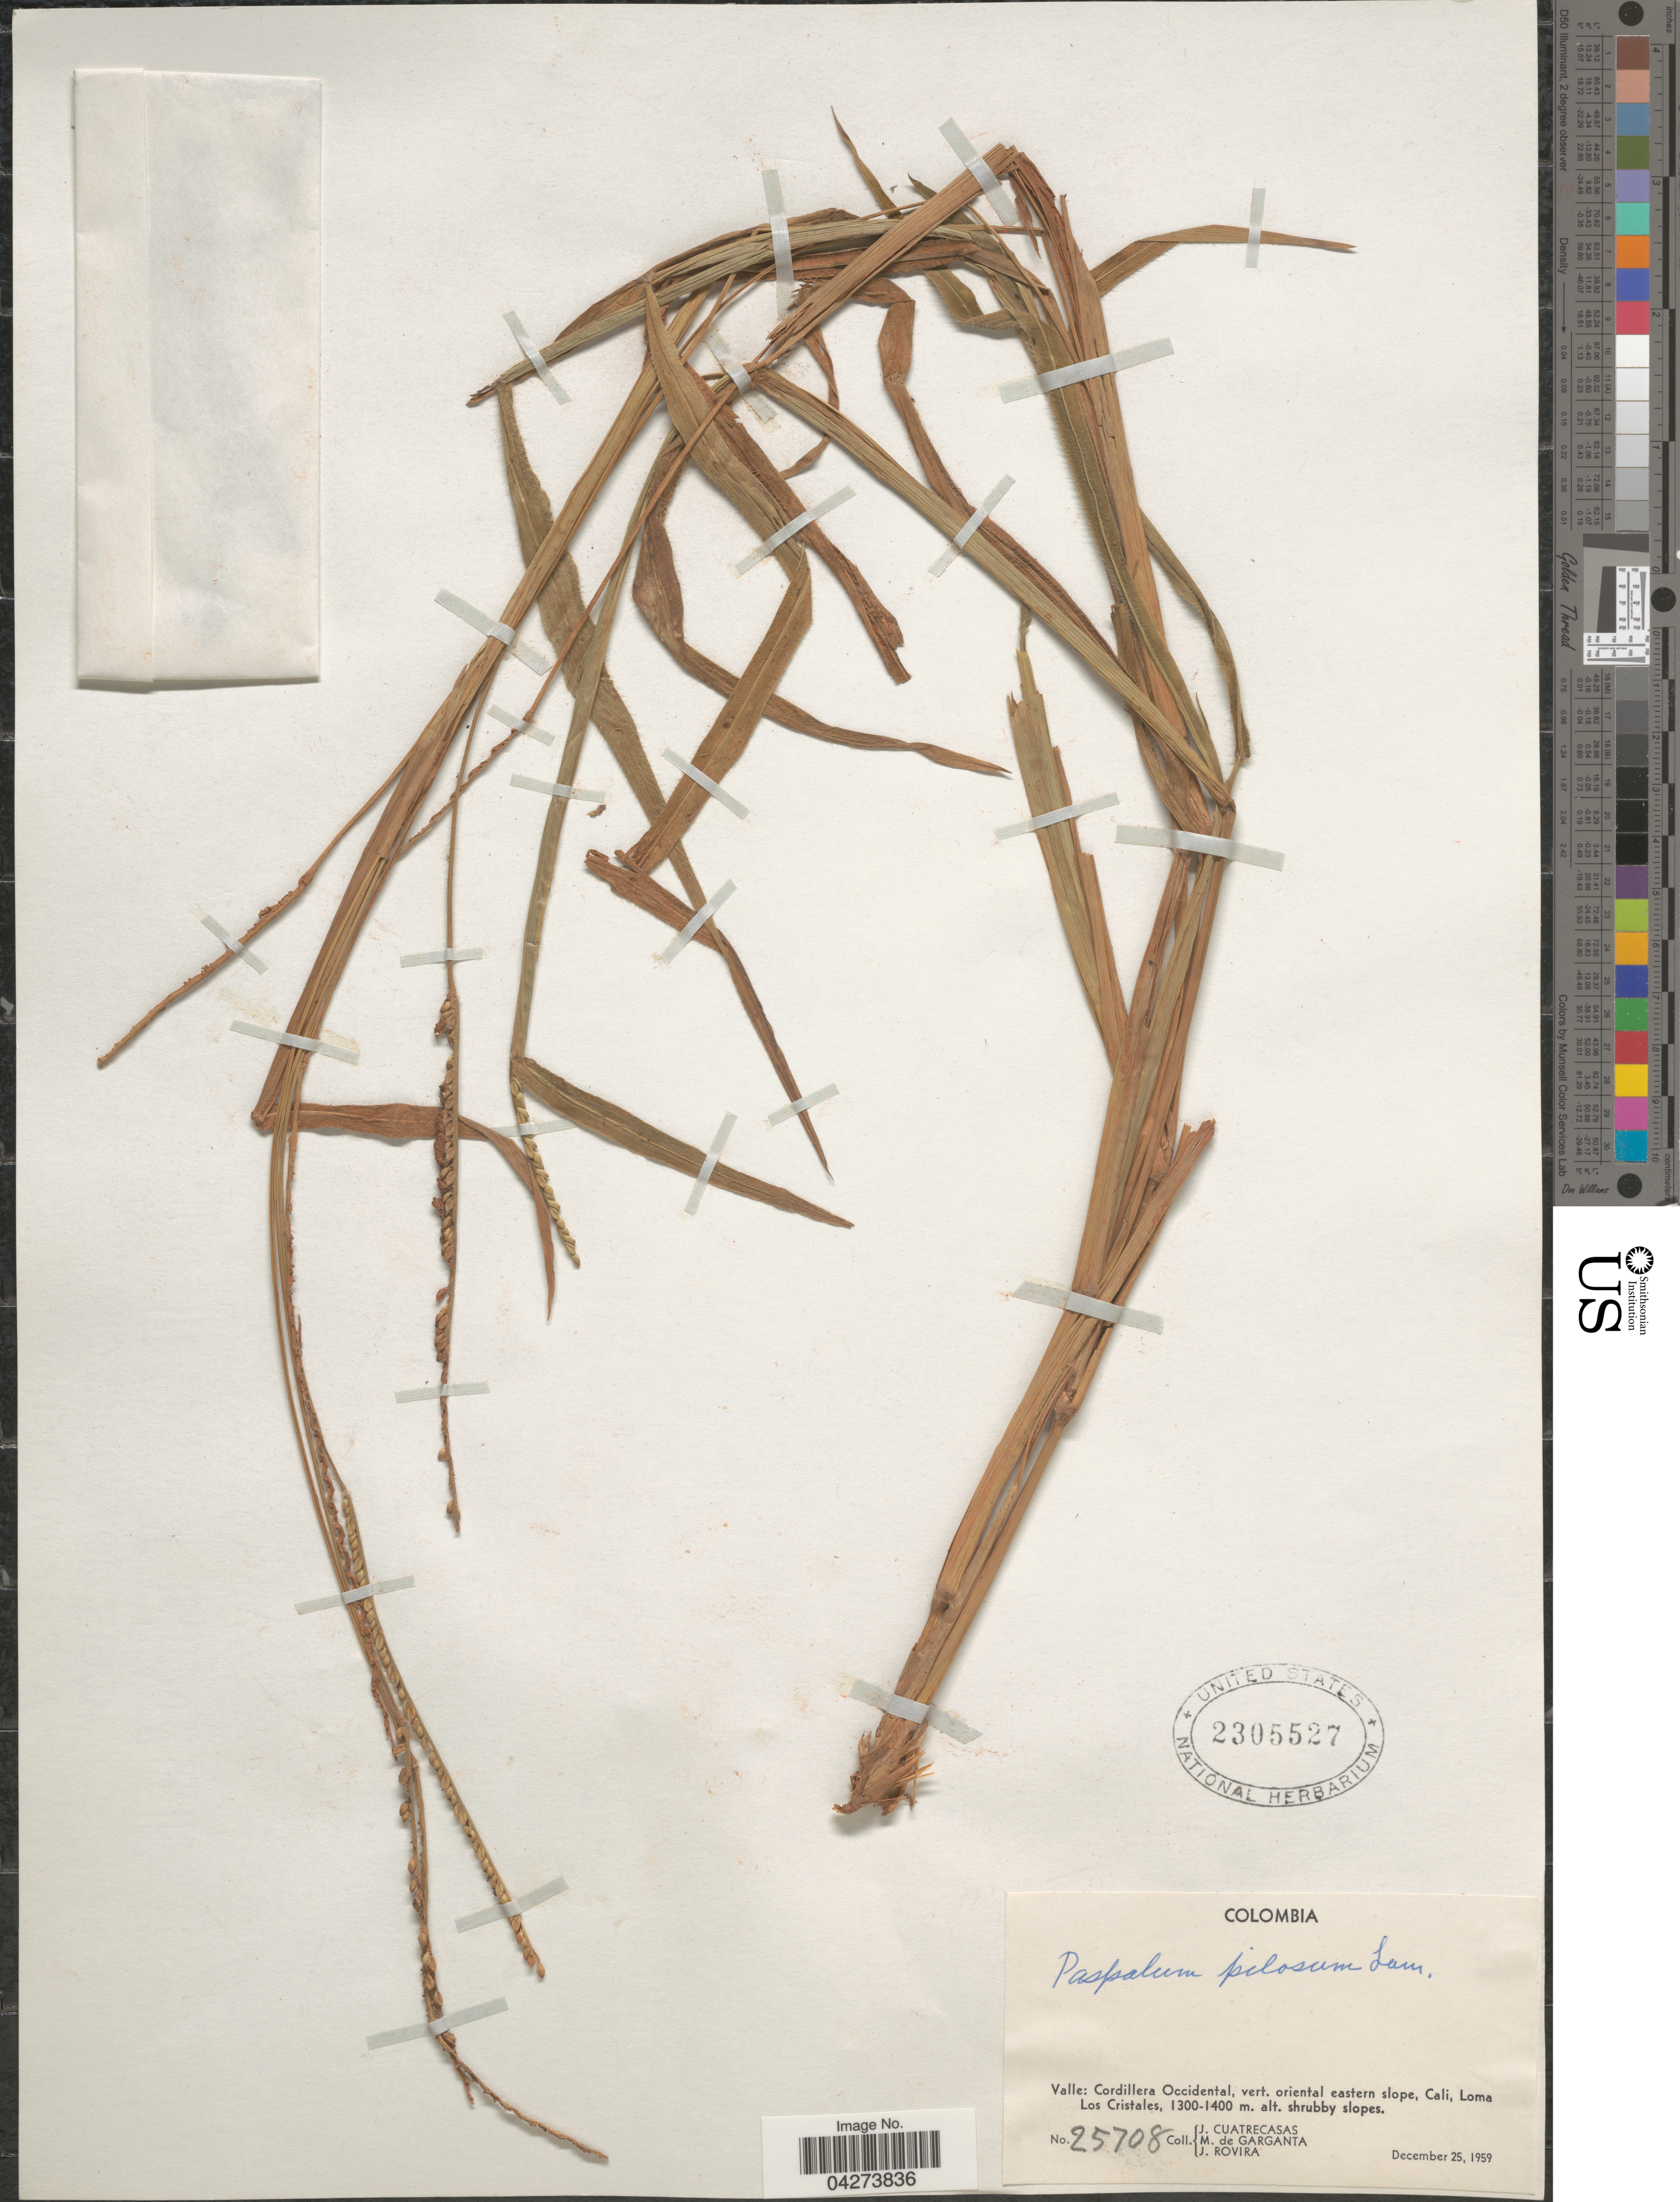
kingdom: Plantae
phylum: Tracheophyta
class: Liliopsida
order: Poales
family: Poaceae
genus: Paspalum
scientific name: Paspalum pilosum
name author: Lam.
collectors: J. Cuatrecasas, M. Garganta & J. Rovira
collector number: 25708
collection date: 1959-12-25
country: Colombia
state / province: Valle del Cauca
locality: Valle: Cordillera Occidental, vert. oriental eastern slope, Cali, Loma Los Cristales.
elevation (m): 1300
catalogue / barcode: US 2305527